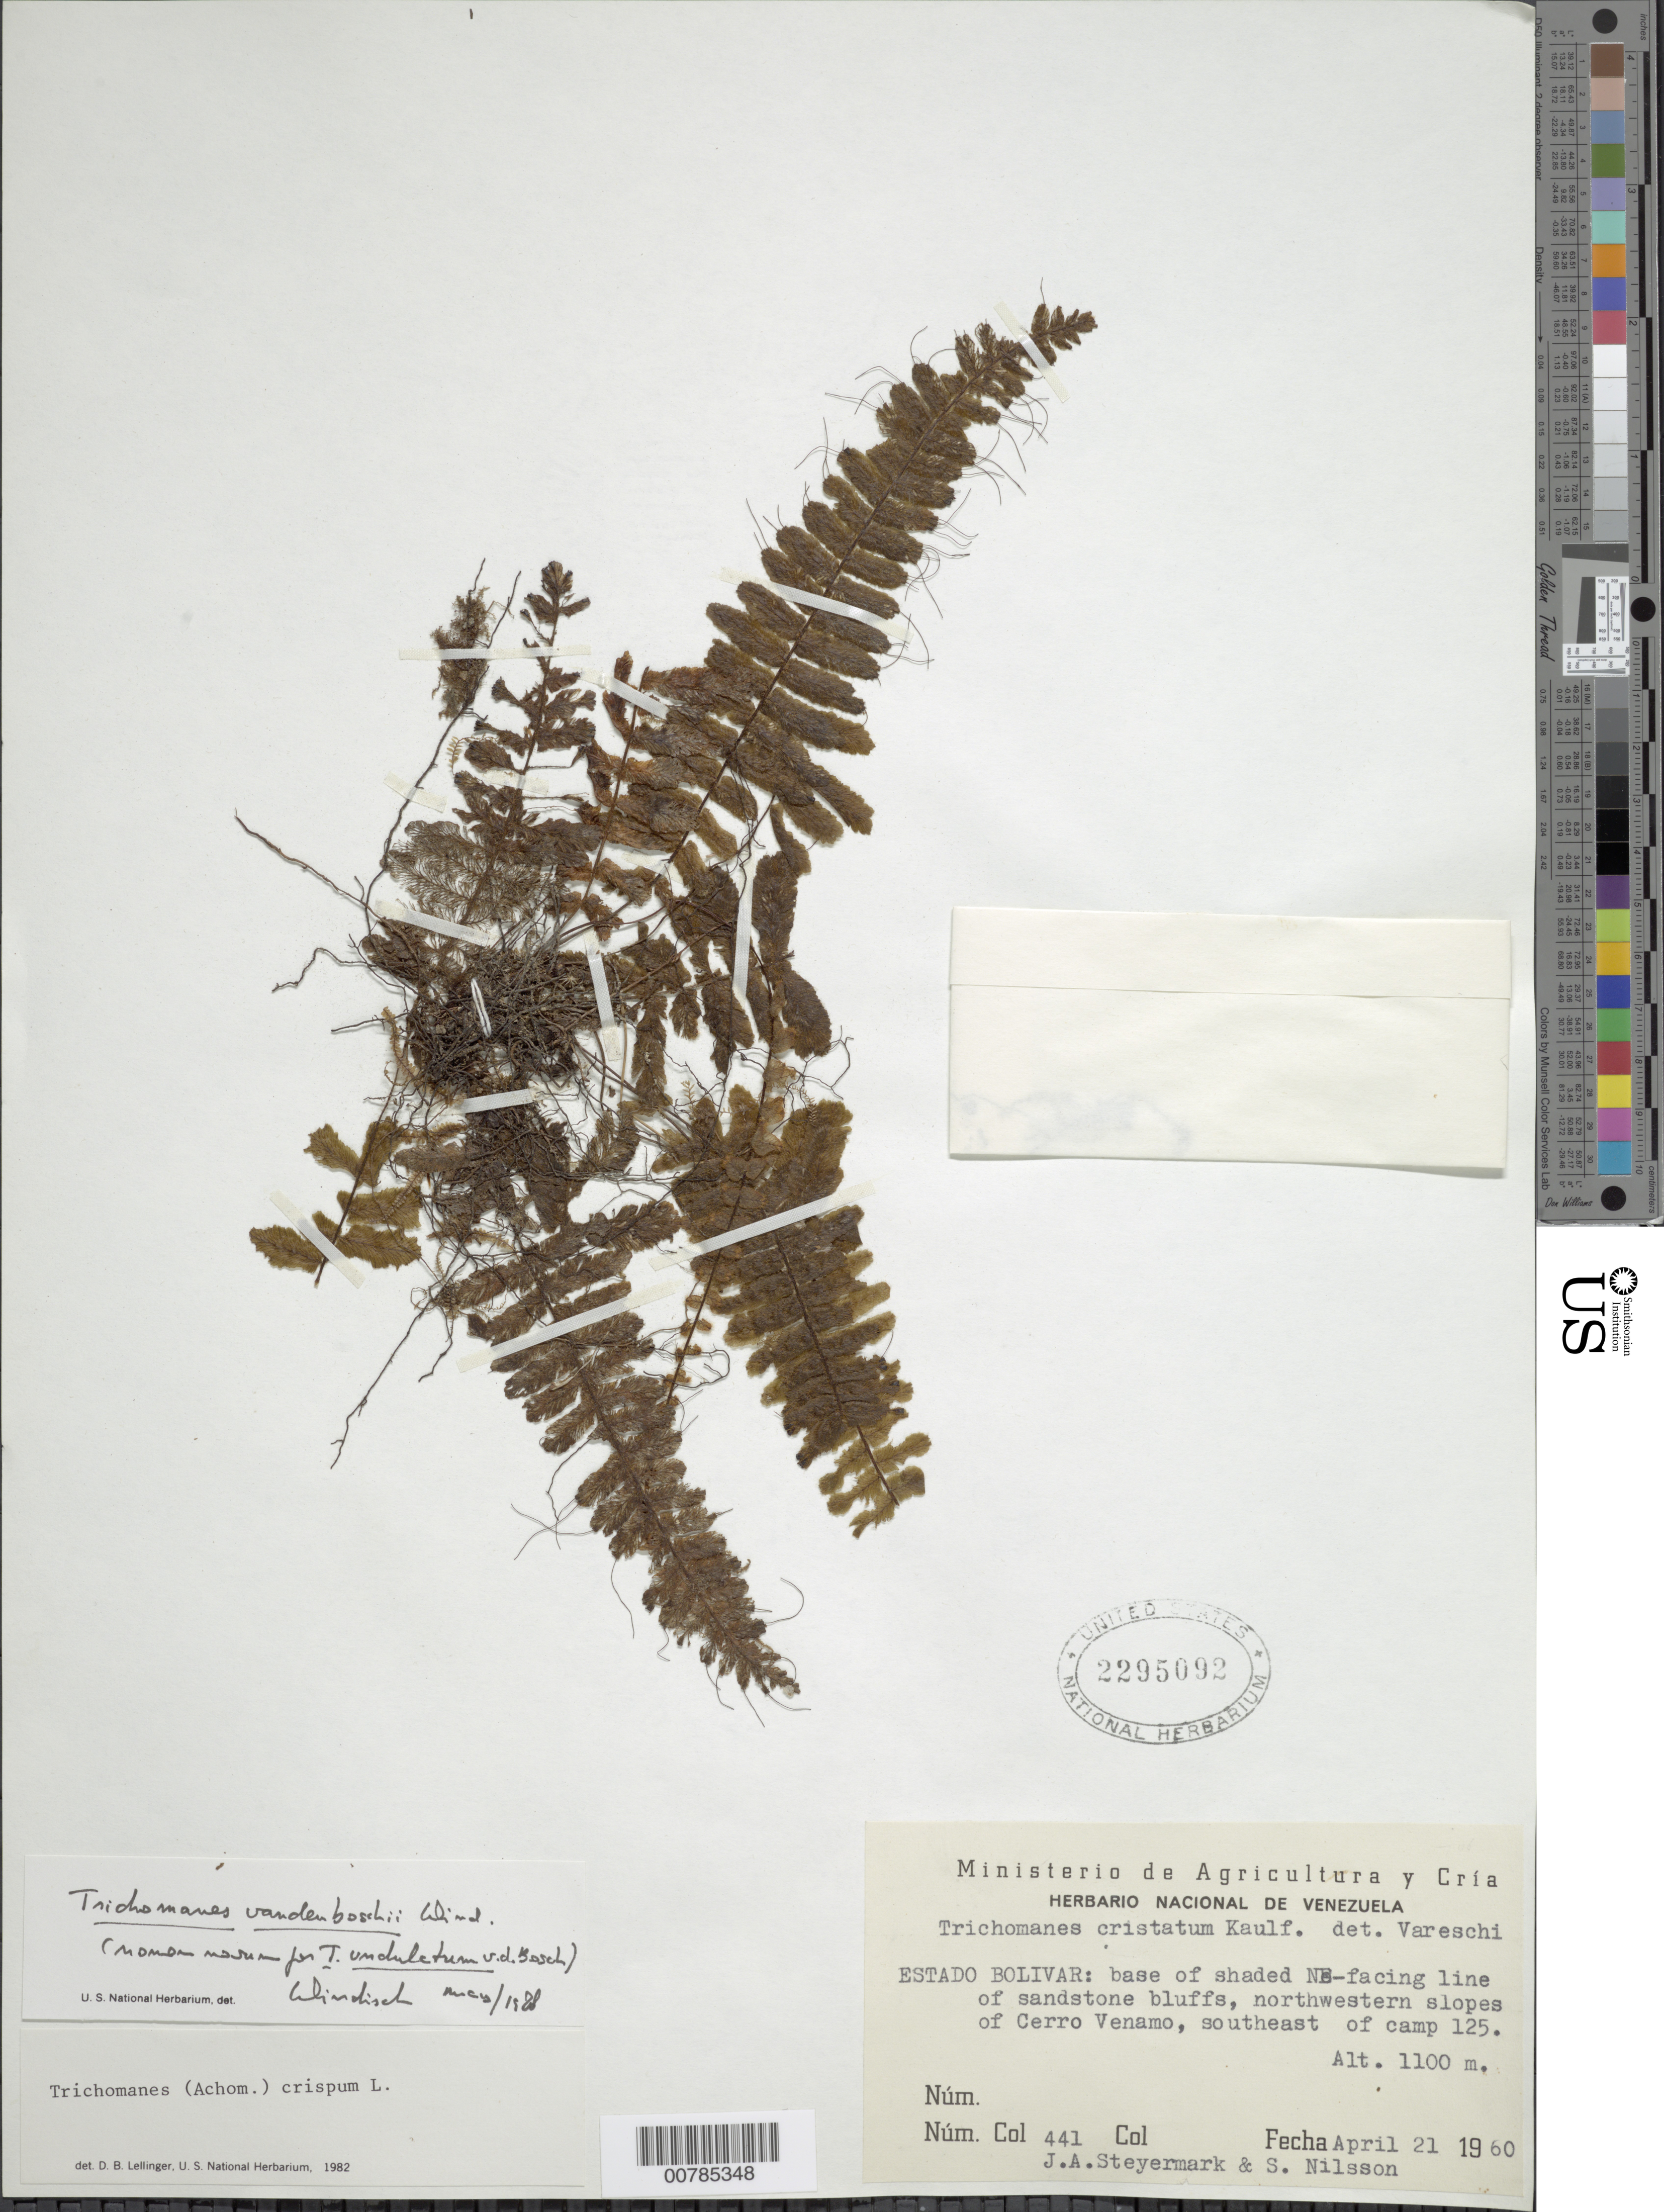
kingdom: Plantae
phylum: Tracheophyta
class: Polypodiopsida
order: Hymenophyllales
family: Hymenophyllaceae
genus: Trichomanes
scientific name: Trichomanes vandenboschii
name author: P.G. Windisch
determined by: Windisch, Paulo Guenter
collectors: J. Steyermark & S. Nilsson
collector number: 60 441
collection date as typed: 20-Apr-60 to 22-Apr-60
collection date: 1960-04-20/1960-04-22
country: Venezuela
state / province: Bolívar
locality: Cerro Venamo, NW slopes, SE of campamento 125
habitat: Base of shaded NE facing sandstone bluffs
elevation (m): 1100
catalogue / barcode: US 2295092